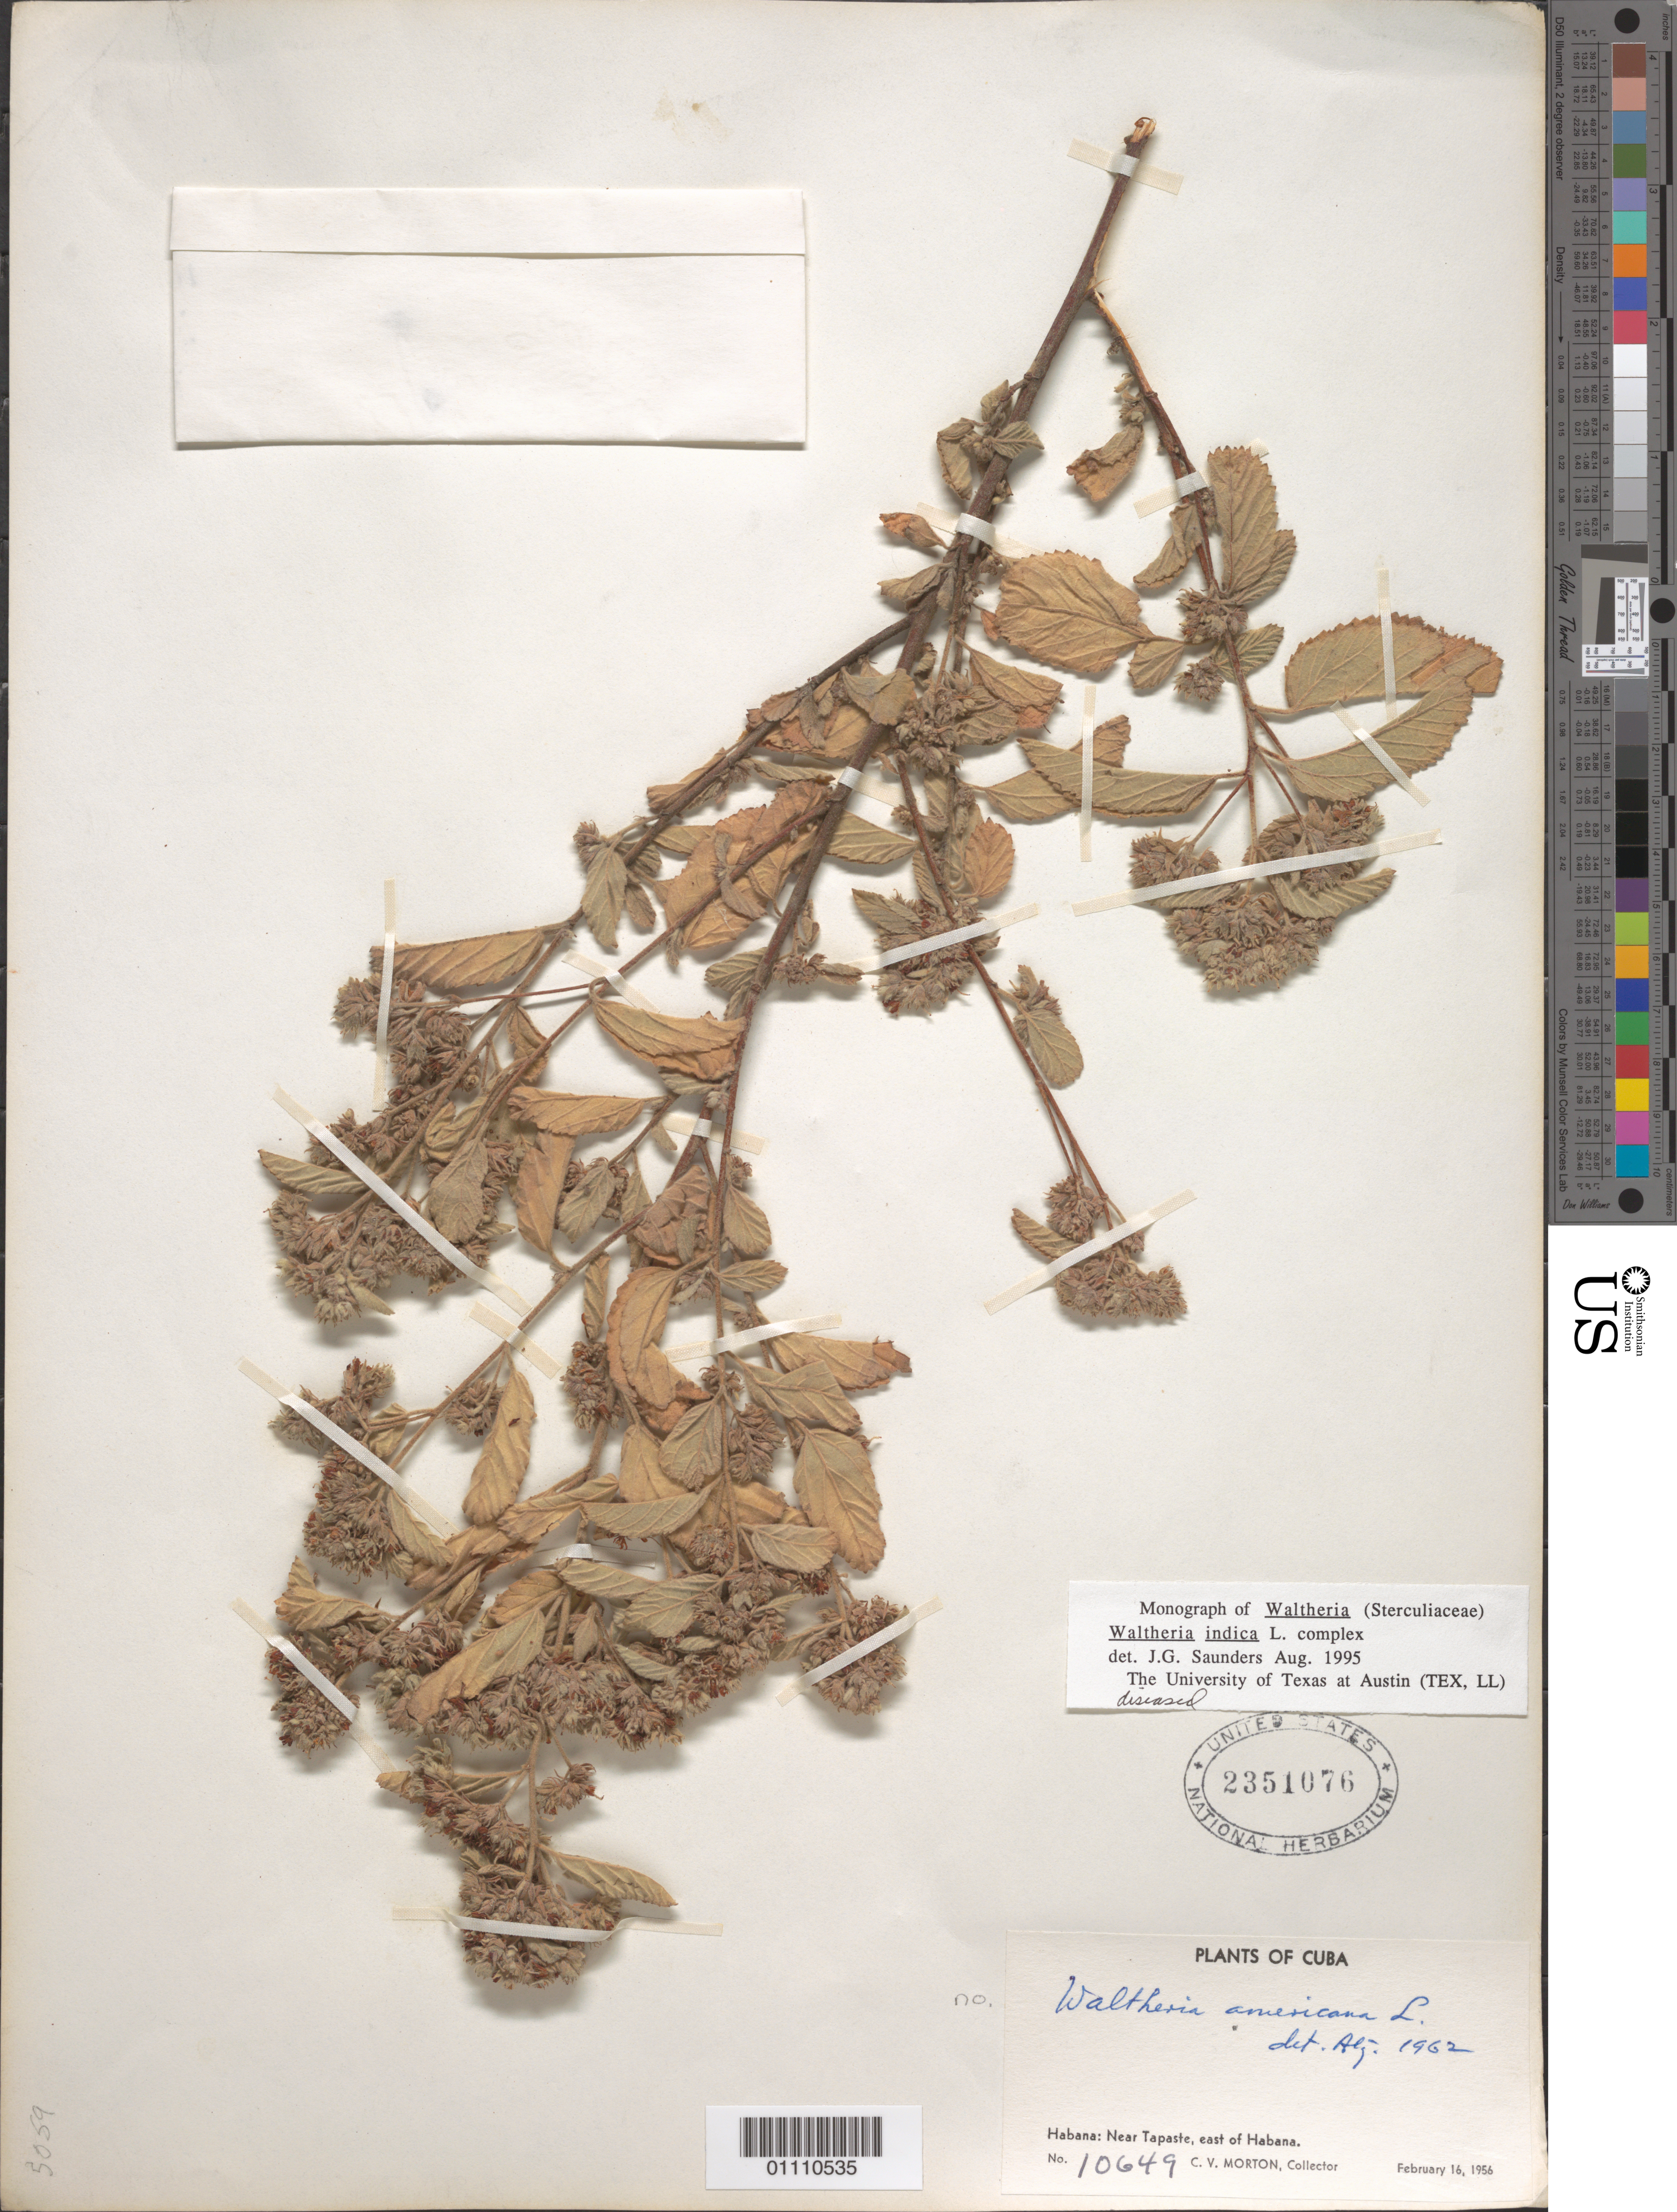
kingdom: Plantae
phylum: Tracheophyta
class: Magnoliopsida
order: Malvales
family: Malvaceae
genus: Waltheria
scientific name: Waltheria indica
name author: L.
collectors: C. V. Morton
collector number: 10649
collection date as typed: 16 Feb 1956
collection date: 1956-02-16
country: Cuba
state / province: La Habana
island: Cuba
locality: Near Tapaste, E of Habana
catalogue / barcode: US 2351076